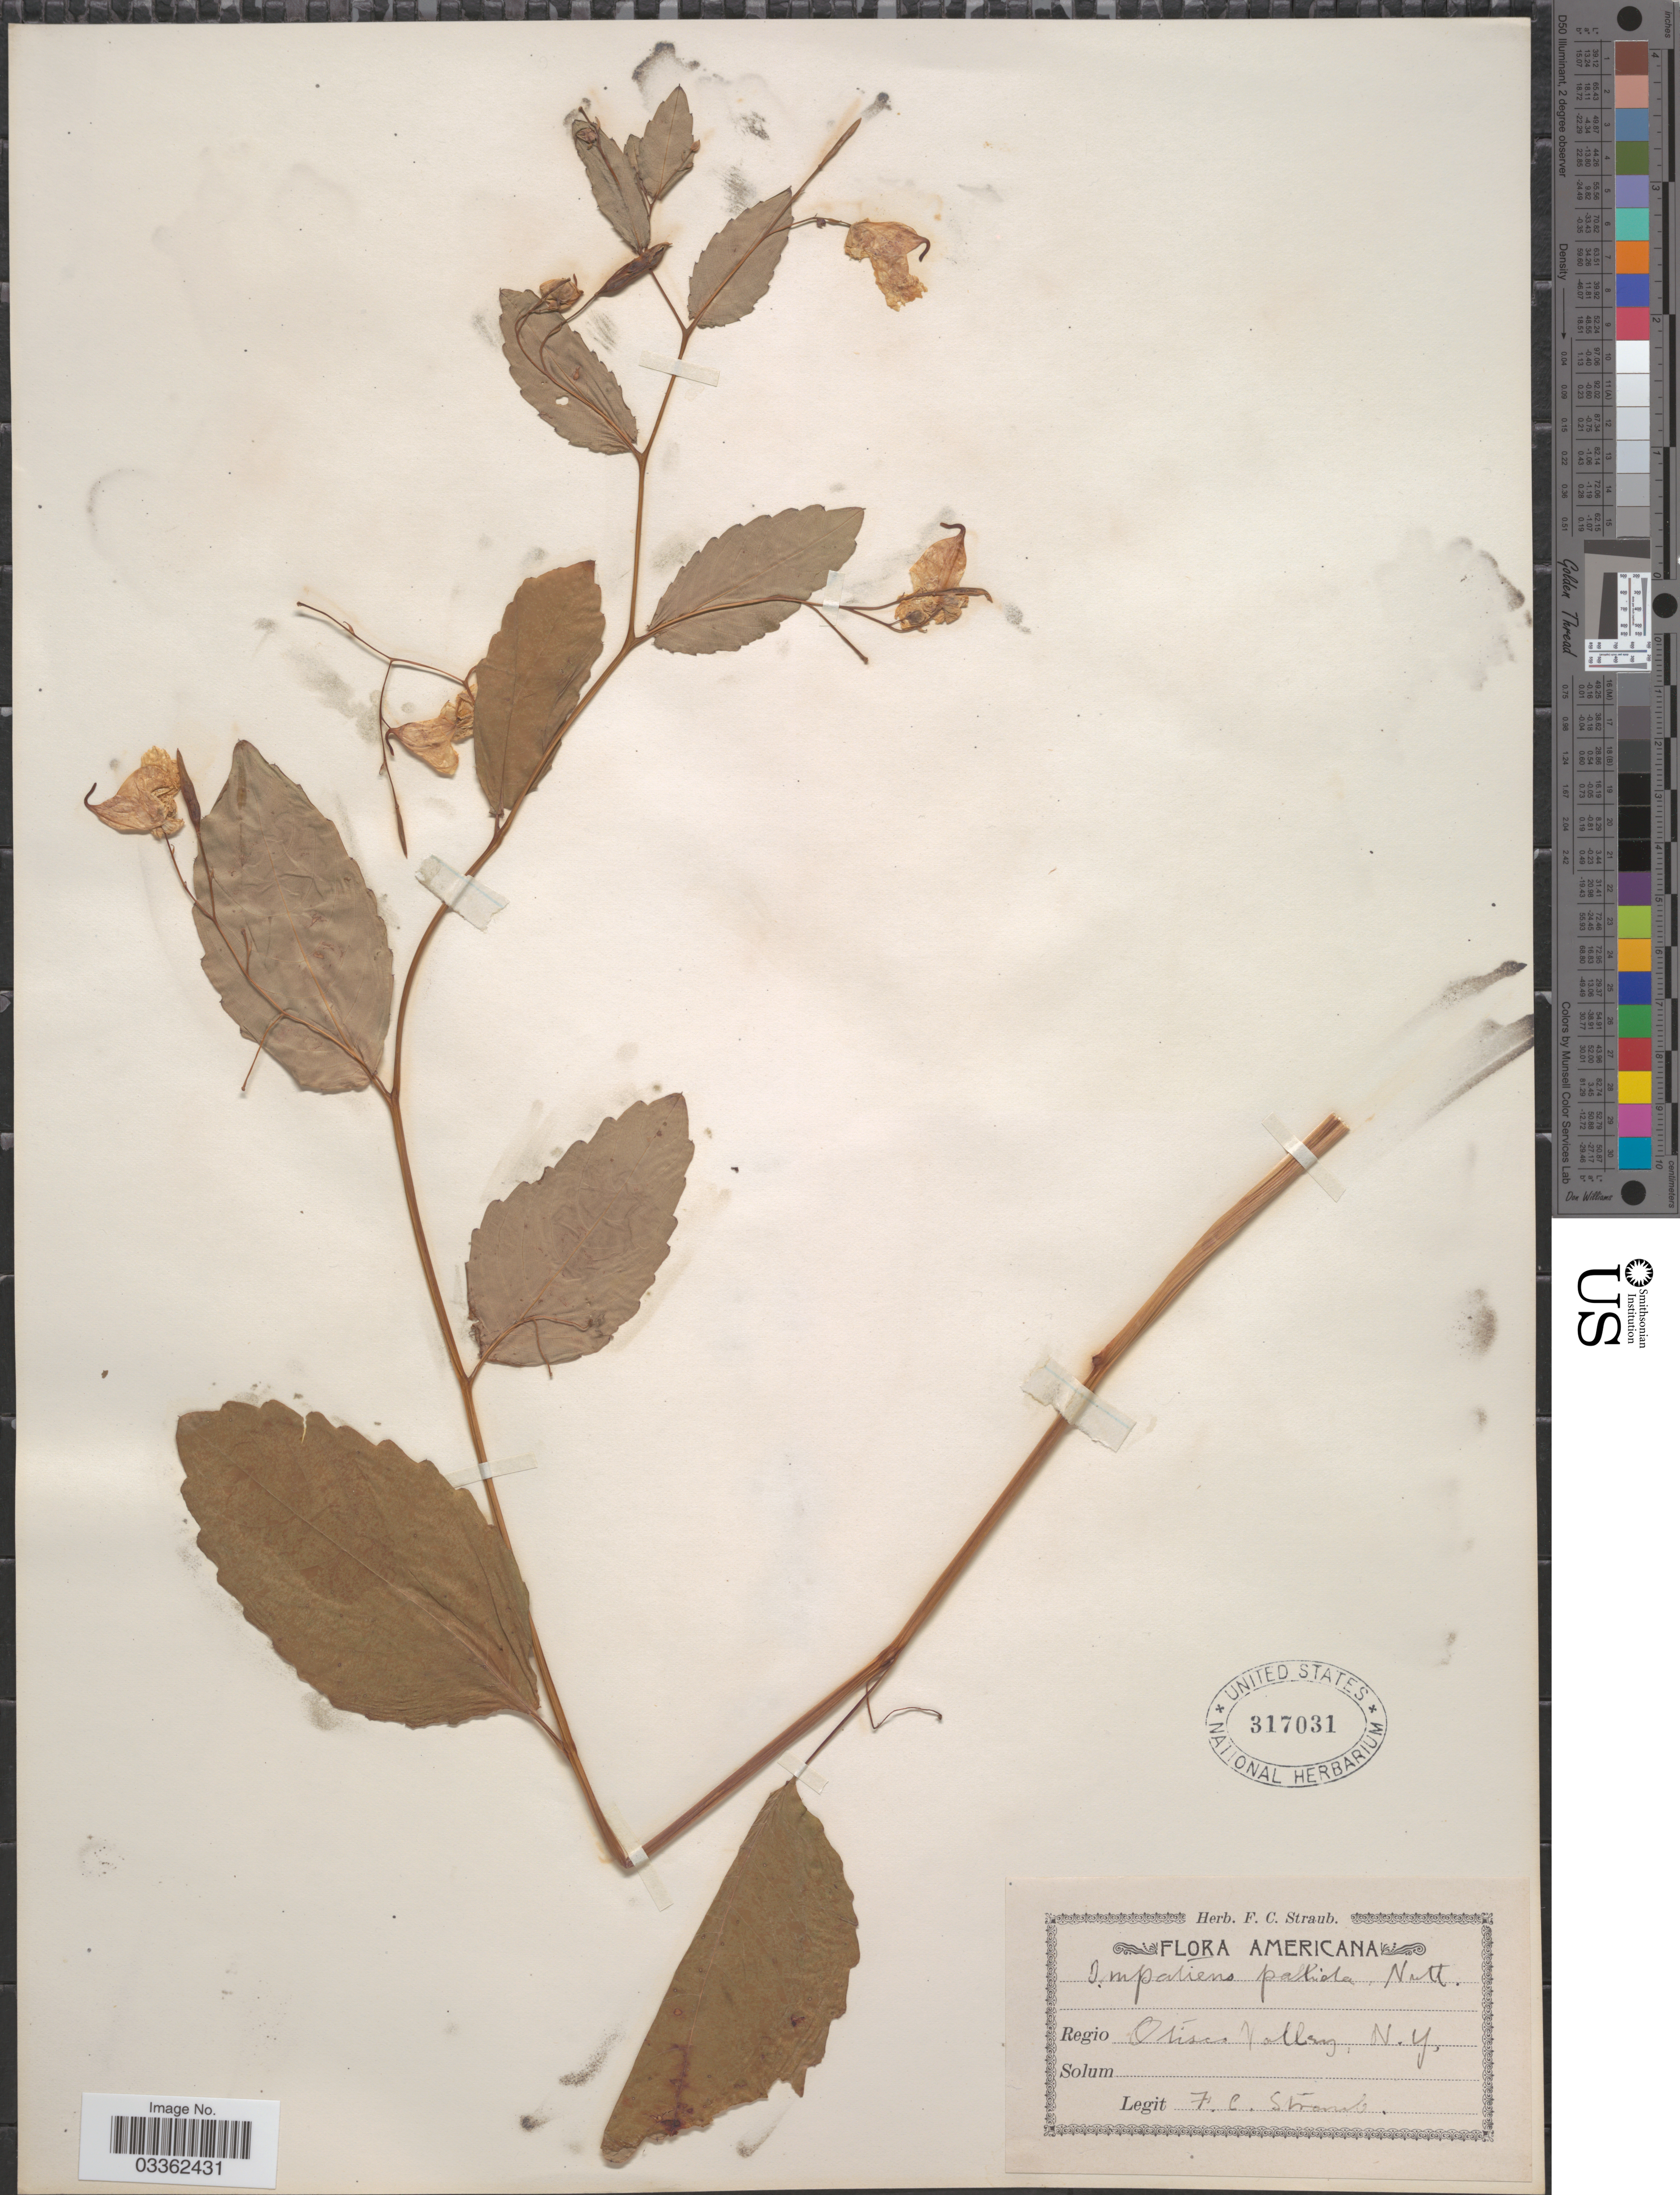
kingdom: Plantae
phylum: Tracheophyta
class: Magnoliopsida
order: Ericales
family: Balsaminaceae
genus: Impatiens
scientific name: Impatiens pallida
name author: Nutt.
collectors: F. Straub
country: United States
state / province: New York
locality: Otisco Valley.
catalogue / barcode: US 317031